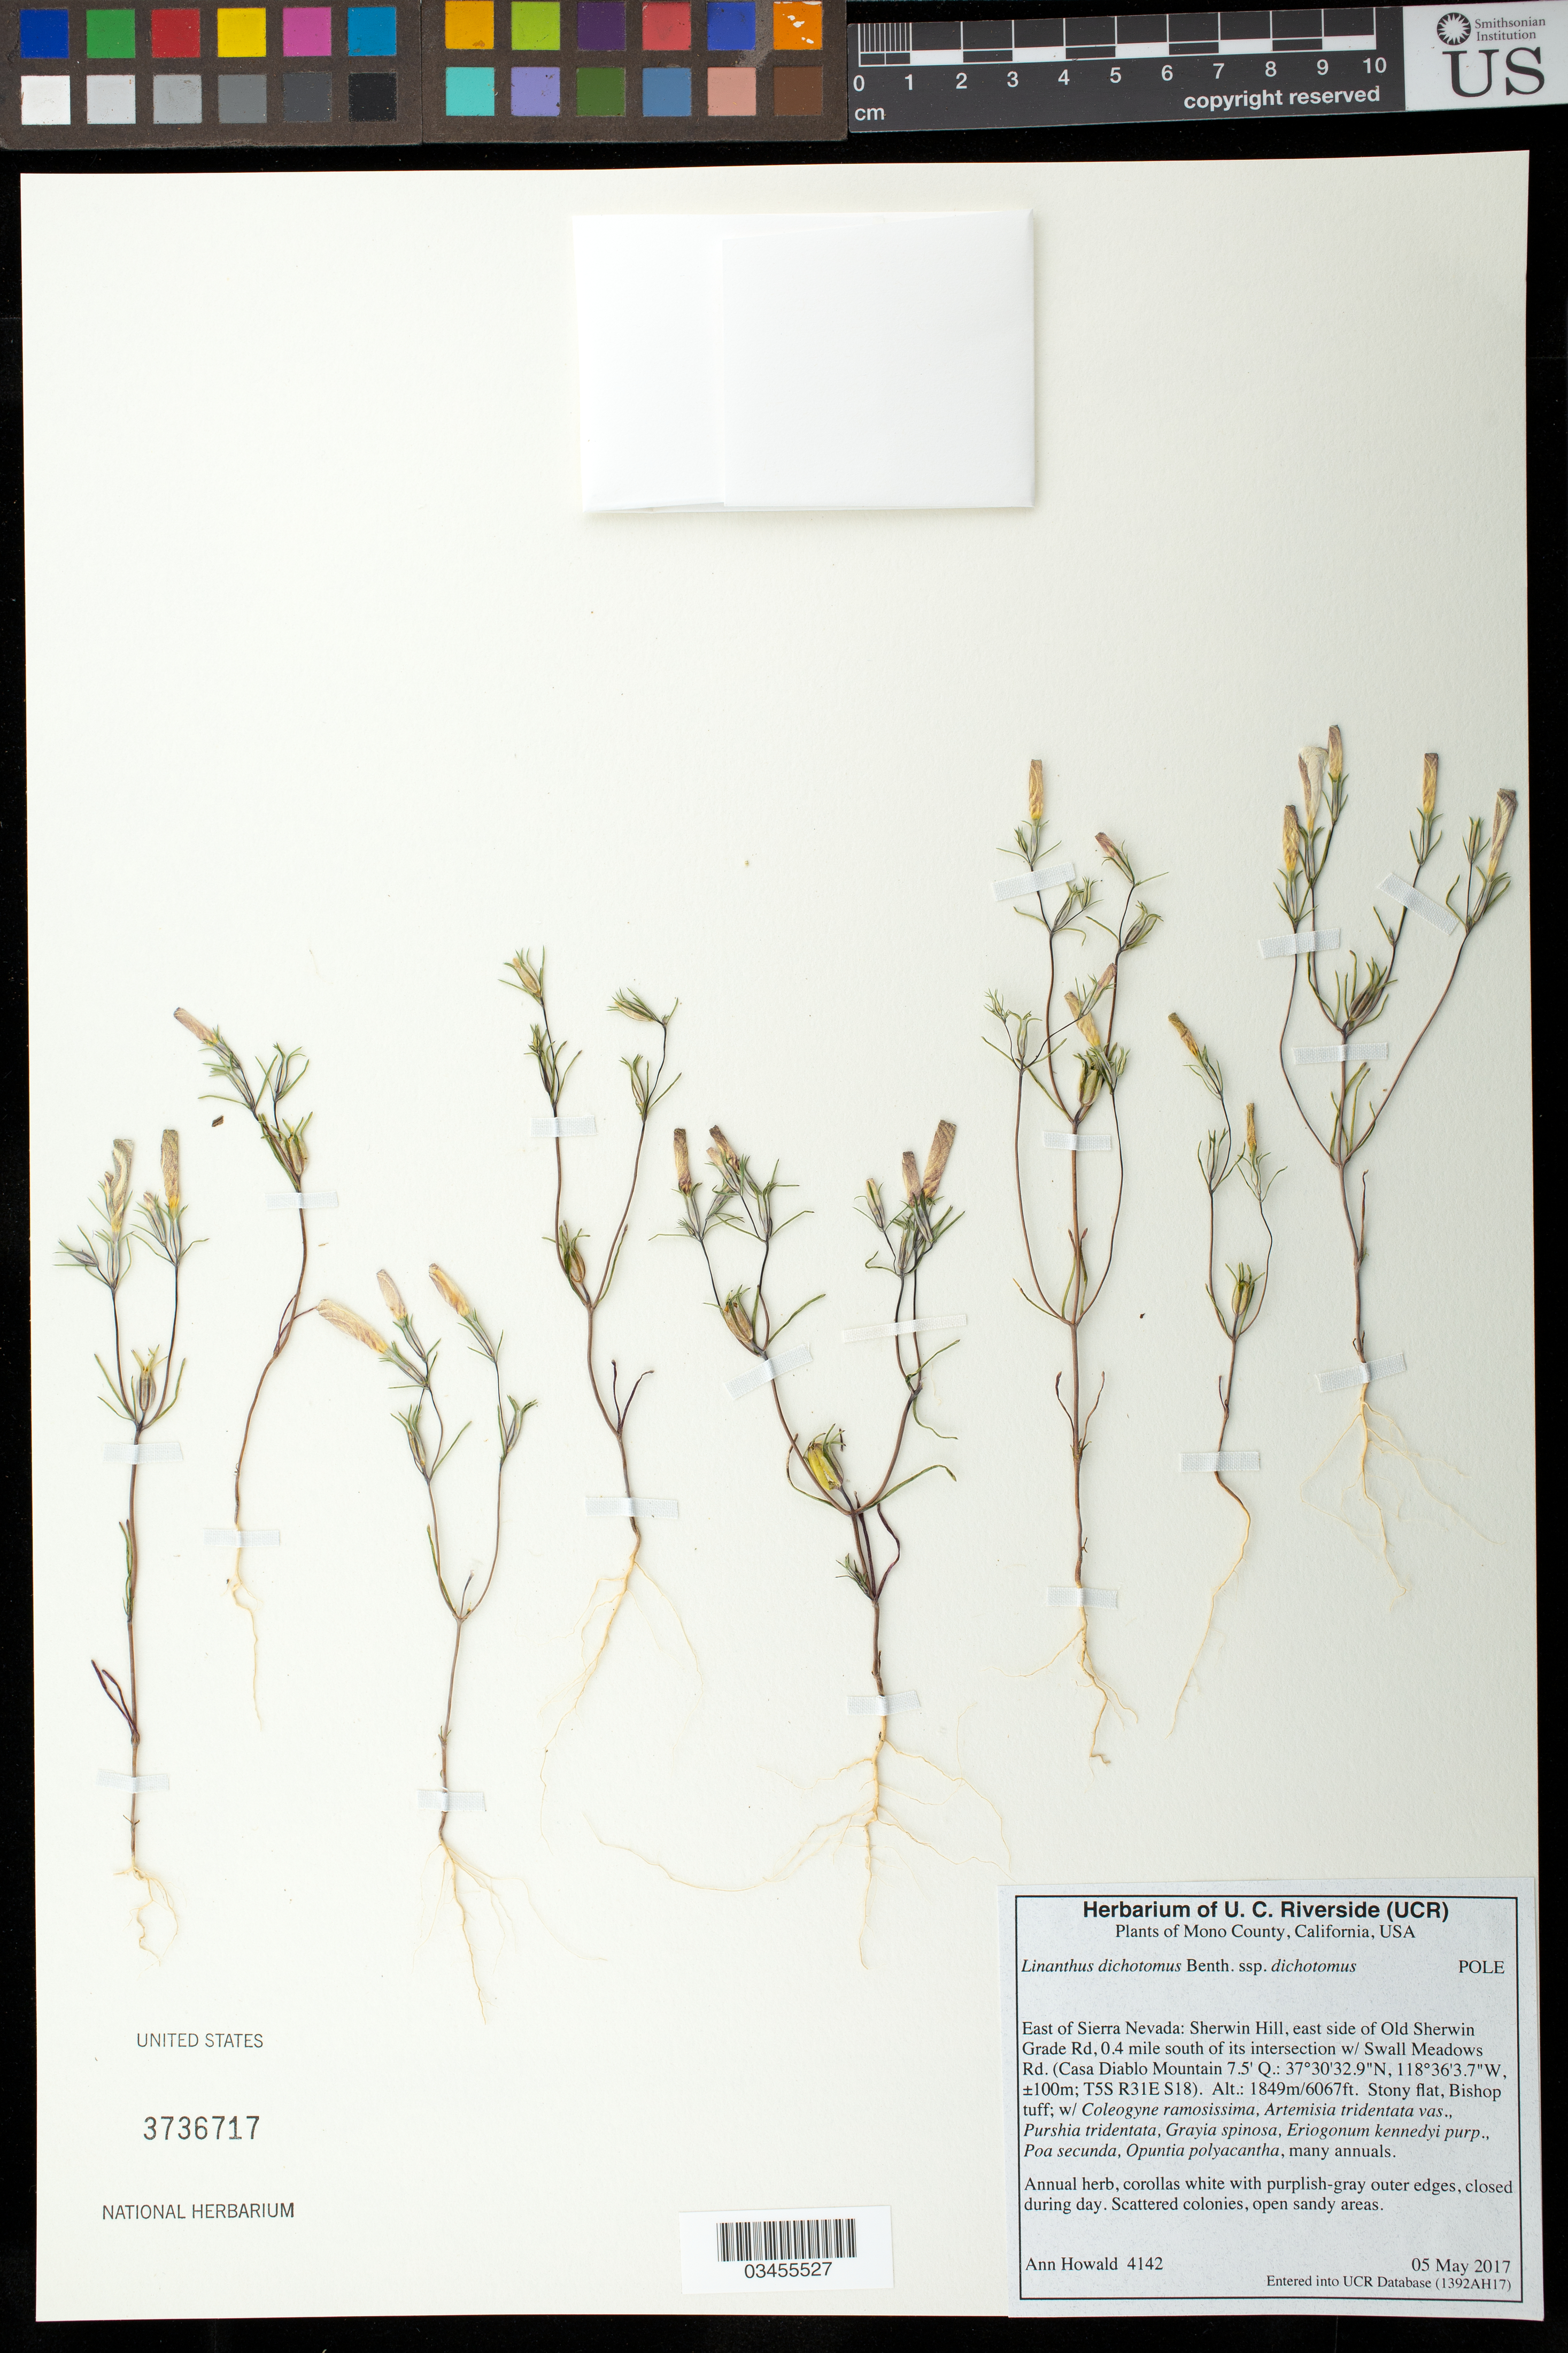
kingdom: Plantae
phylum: Tracheophyta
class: Magnoliopsida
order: Ericales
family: Polemoniaceae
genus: Linanthus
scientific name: Linanthus dichotomus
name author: Benth.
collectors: A. Howald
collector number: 4142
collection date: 2017-05-05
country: United States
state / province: California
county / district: Mono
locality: East of Sierra Nevada: Sherwin Hill, east side of Old Sherwin Grade Rd., 0.4 mile south of its intersection w/ Swall Meadows Rd. (Casa Diablo Mountain 7.5' Q).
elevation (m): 1849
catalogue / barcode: US 3736717